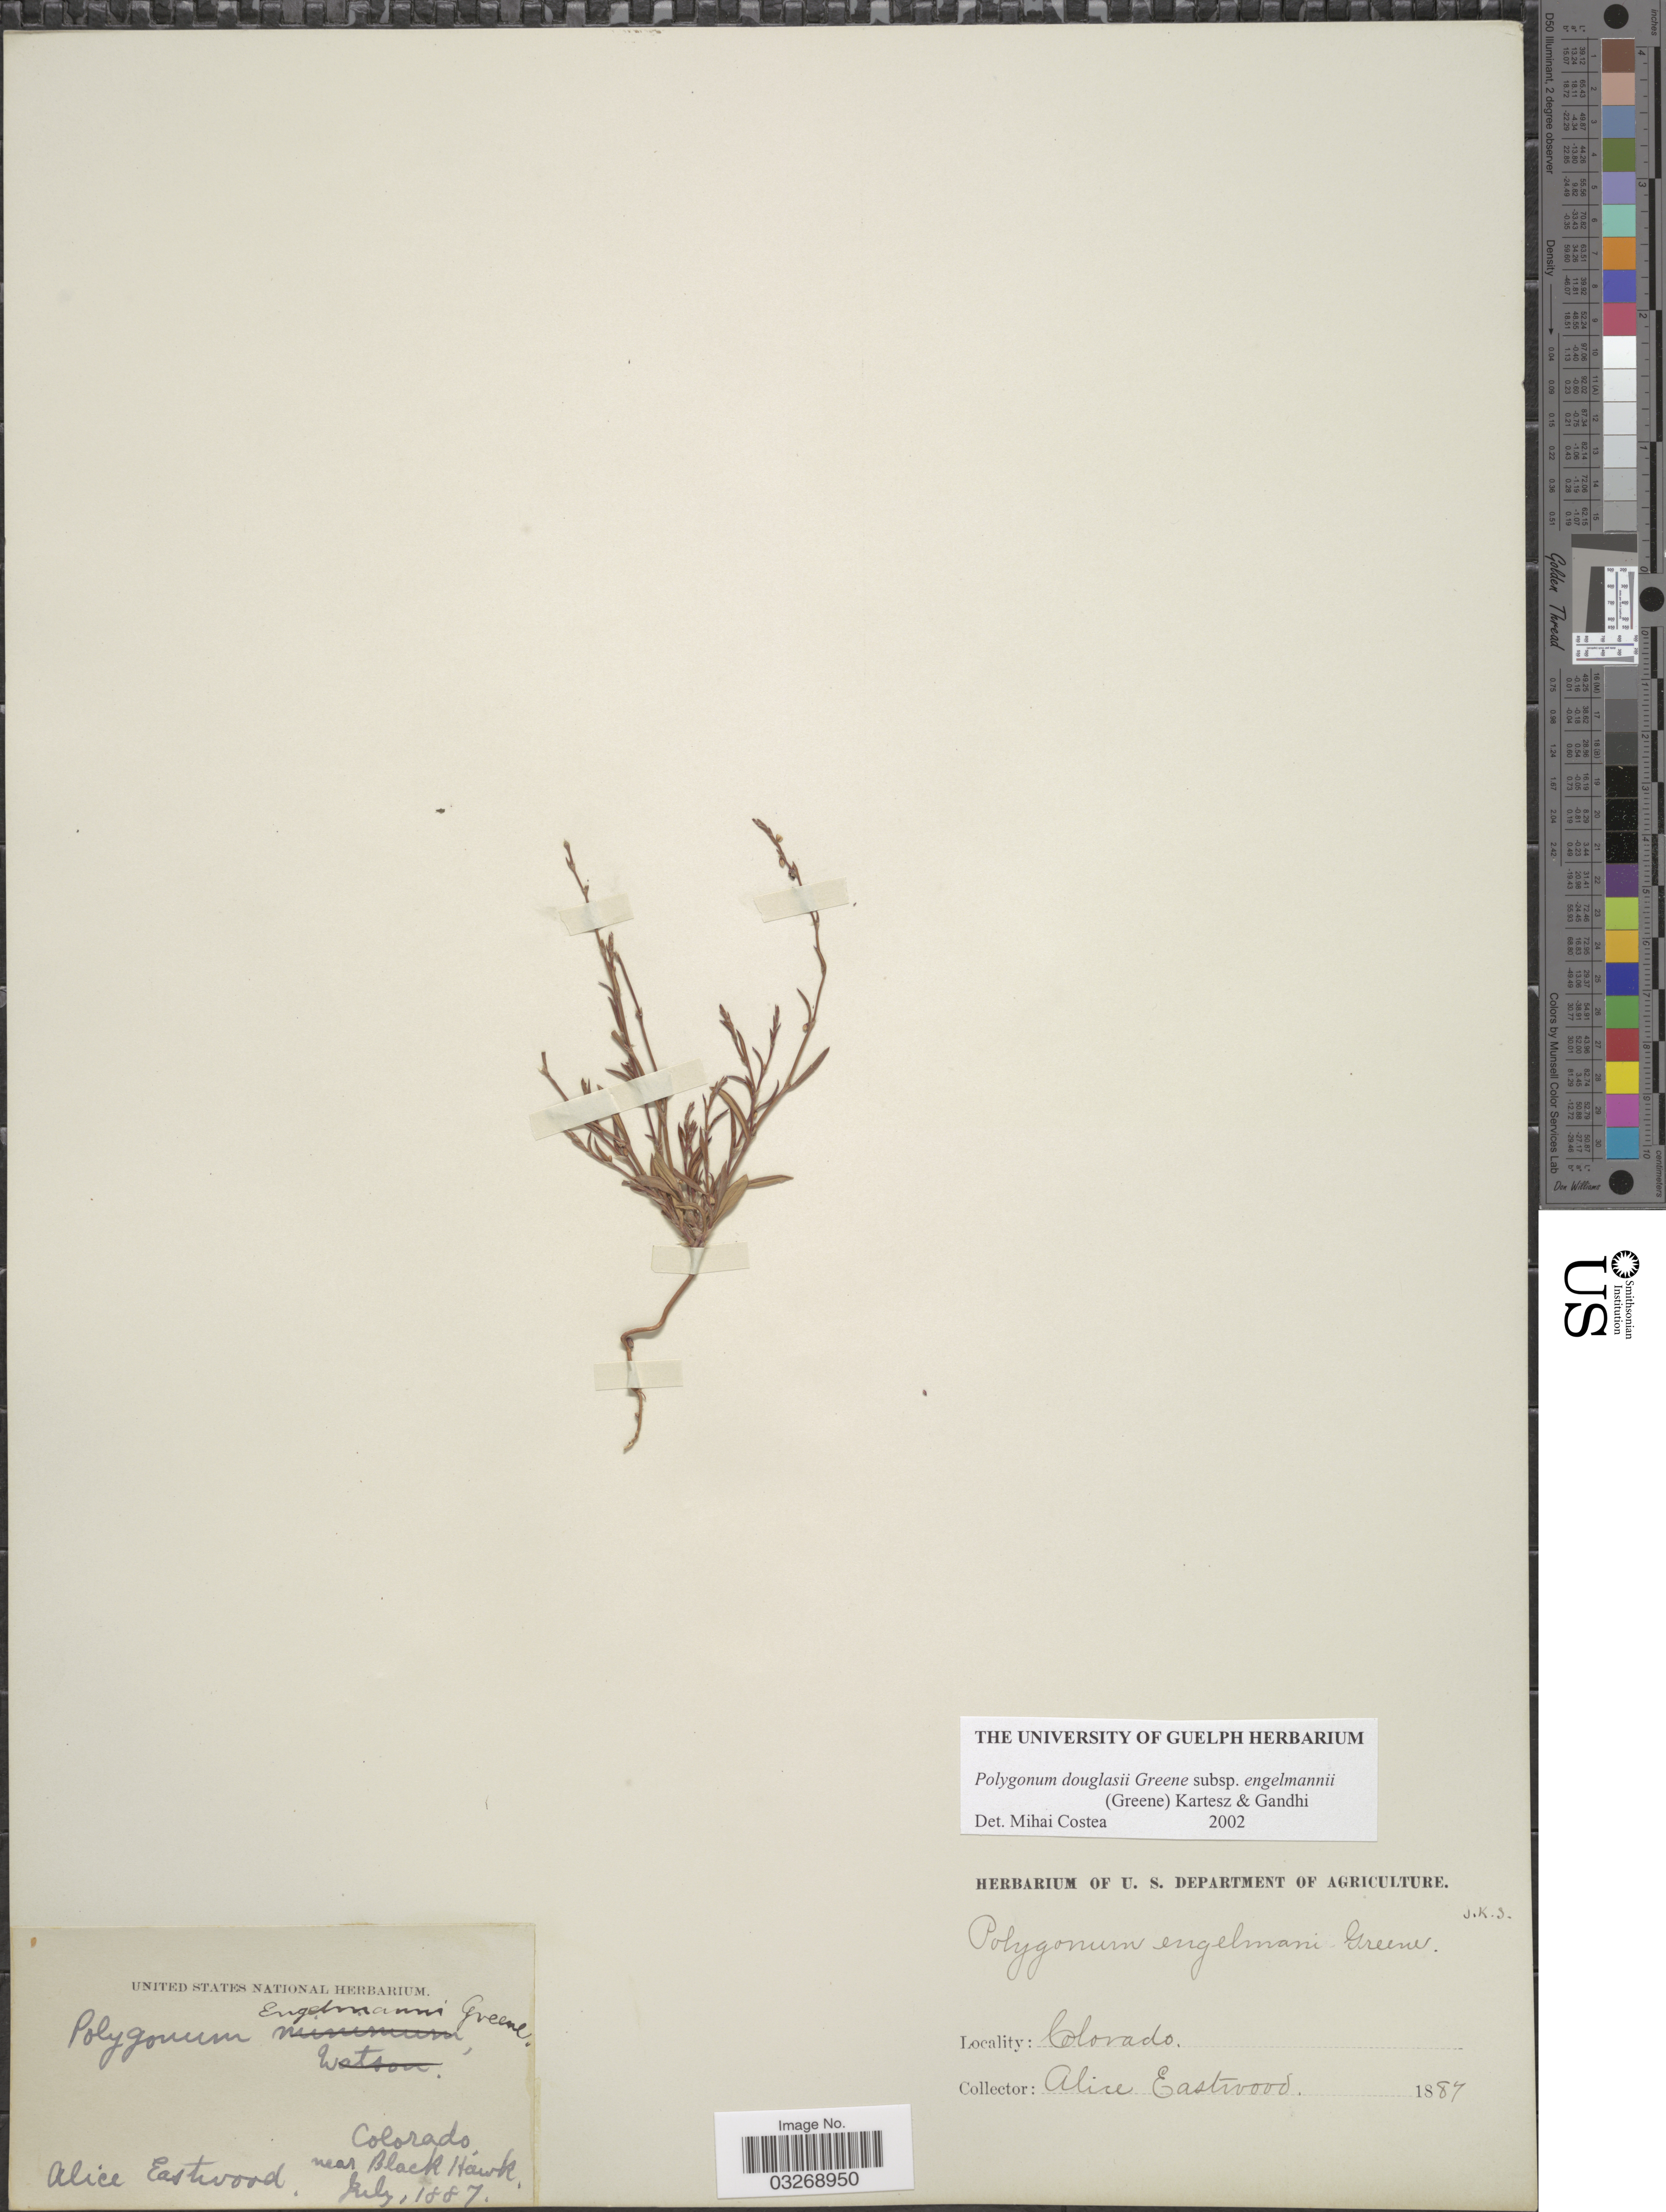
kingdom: Plantae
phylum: Tracheophyta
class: Magnoliopsida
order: Caryophyllales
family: Polygonaceae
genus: Polygonum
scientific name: Polygonum douglasii subsp. engelmannii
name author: (S.W. Greene) Kartesz & Gandhi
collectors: A. Eastwood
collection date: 1887-07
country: United States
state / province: Colorado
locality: Near Black Hawk.